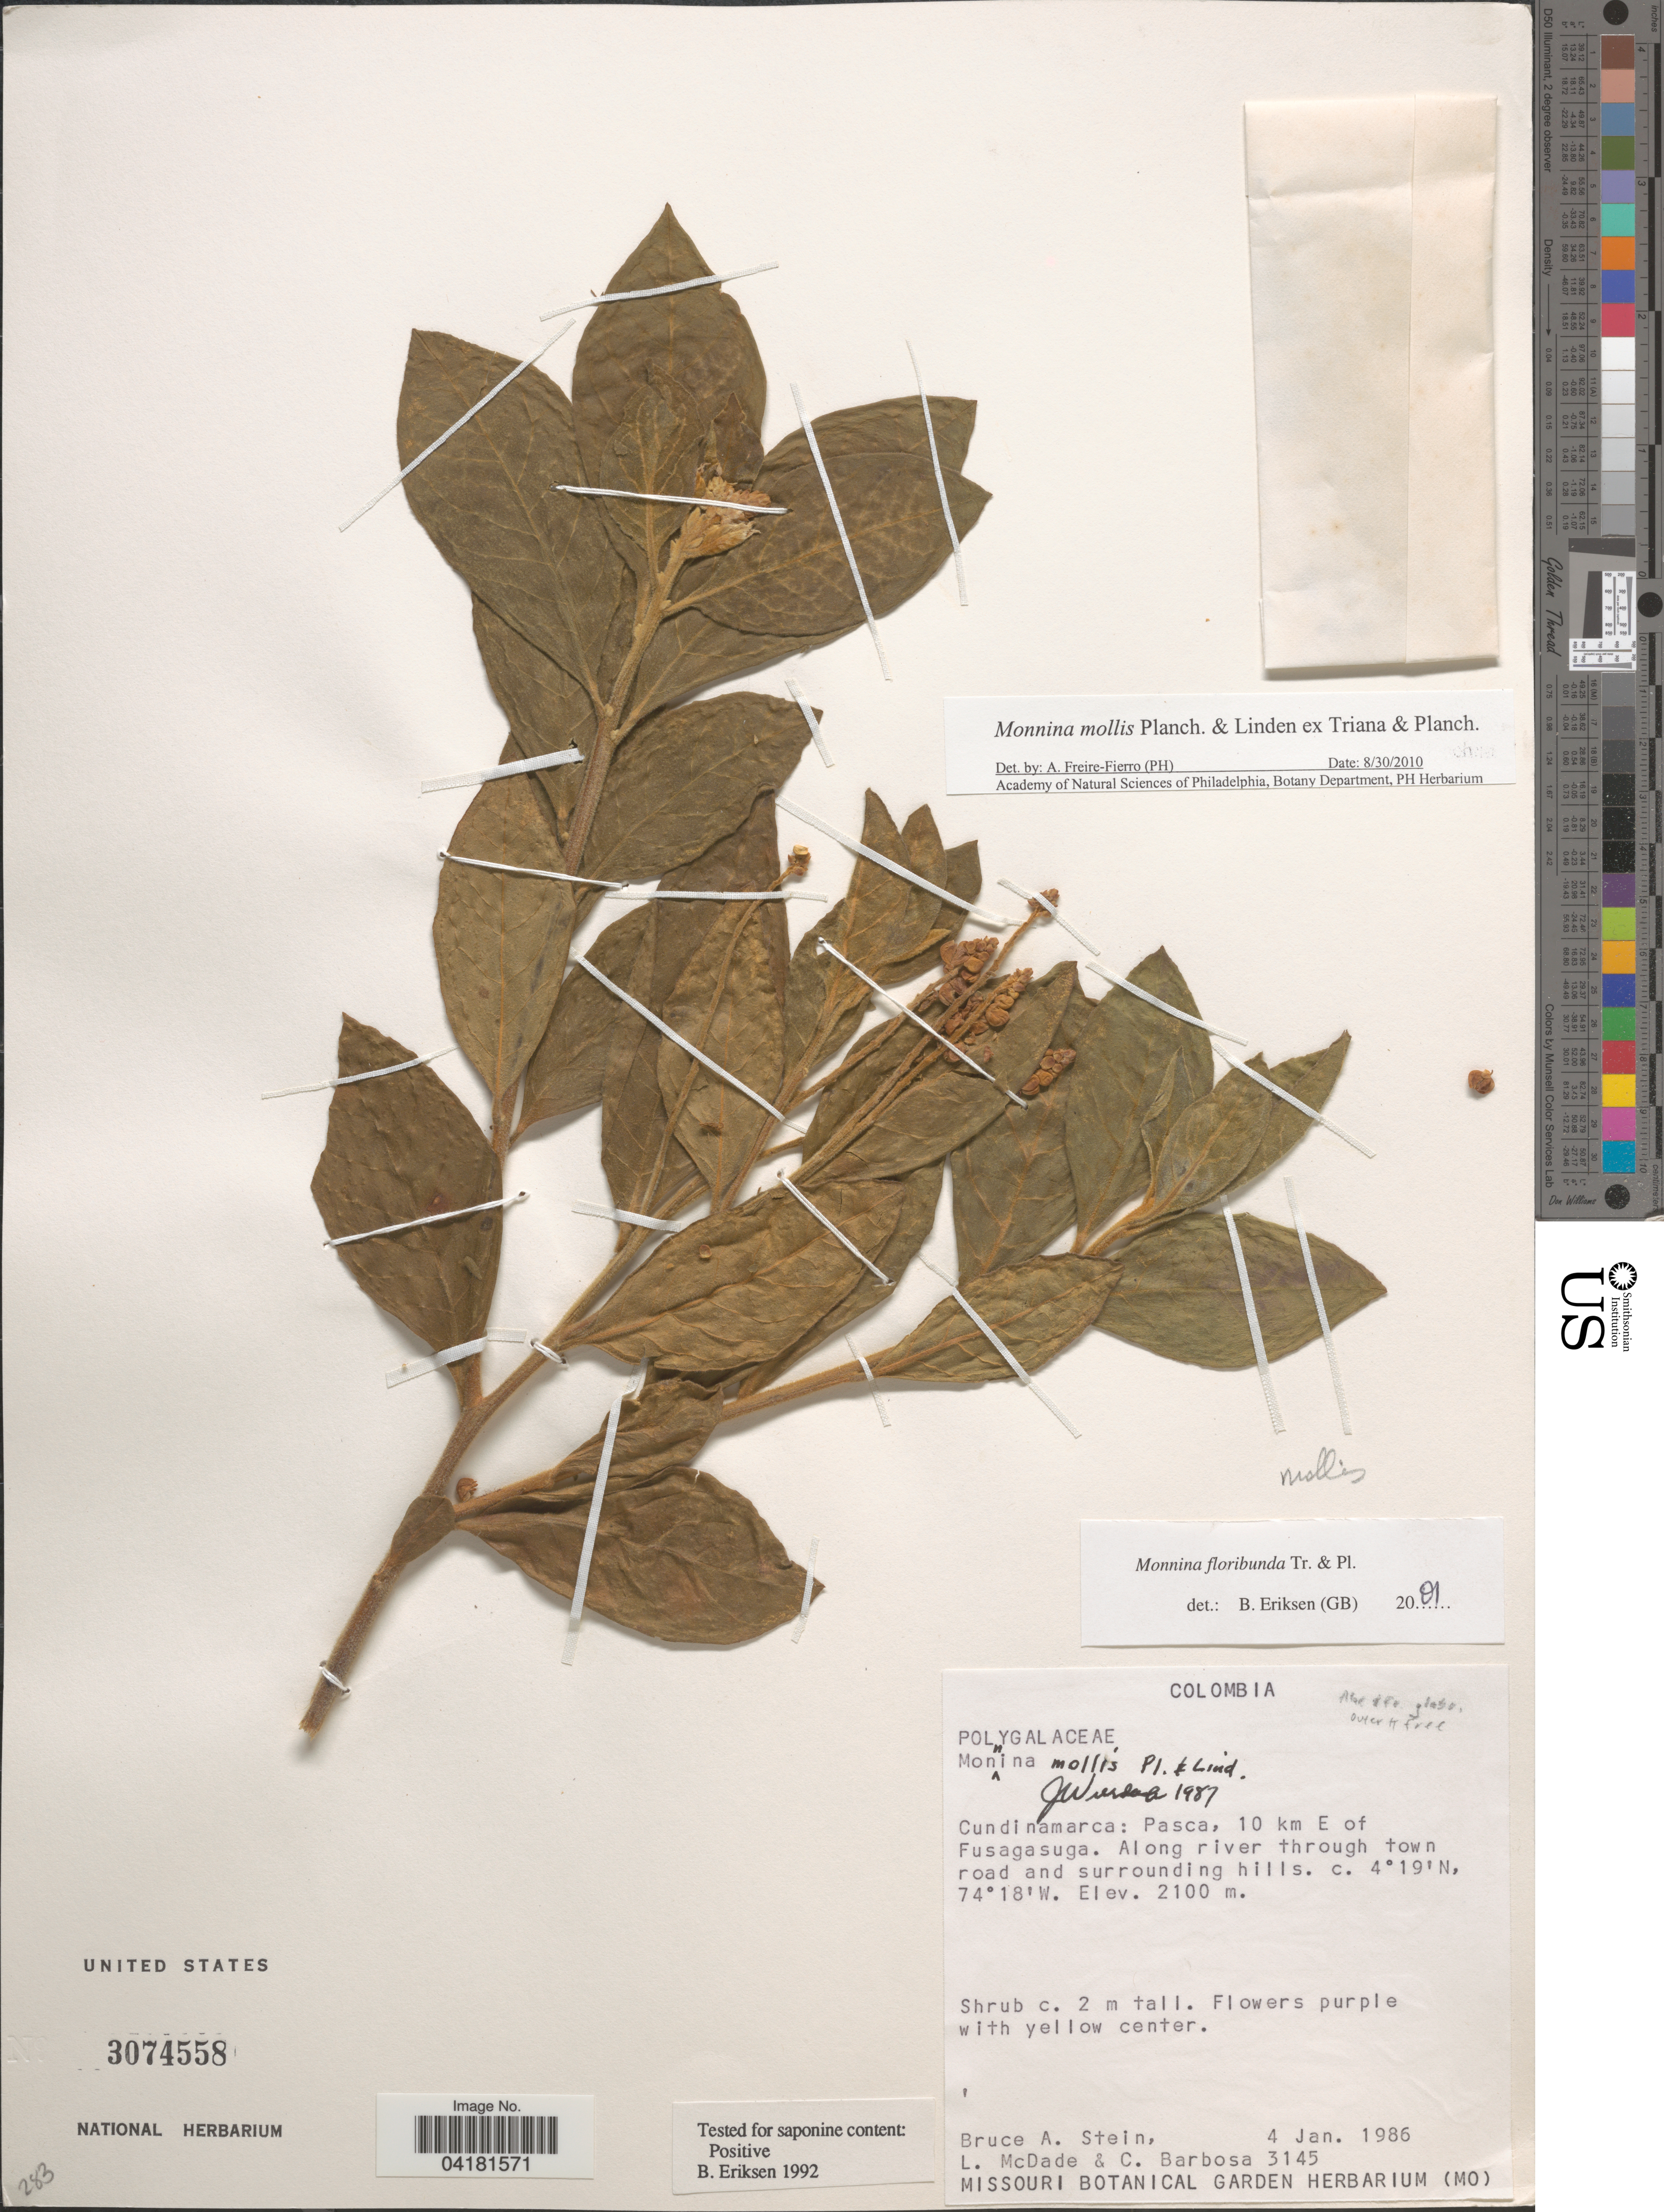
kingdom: Plantae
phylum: Tracheophyta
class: Magnoliopsida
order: Fabales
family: Polygalaceae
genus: Monnina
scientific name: Monnina mollis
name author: Planch. & Linden in Triana & Planch.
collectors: B. A. Stein, L. McDade & C. E. Barbosa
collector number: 3145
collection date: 1986-01-04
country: Colombia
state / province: Cundinamarca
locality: Pasca, 10 km E of Fusagasuga. Along river through town road and surrounding hills.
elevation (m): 2100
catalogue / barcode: US 3074558